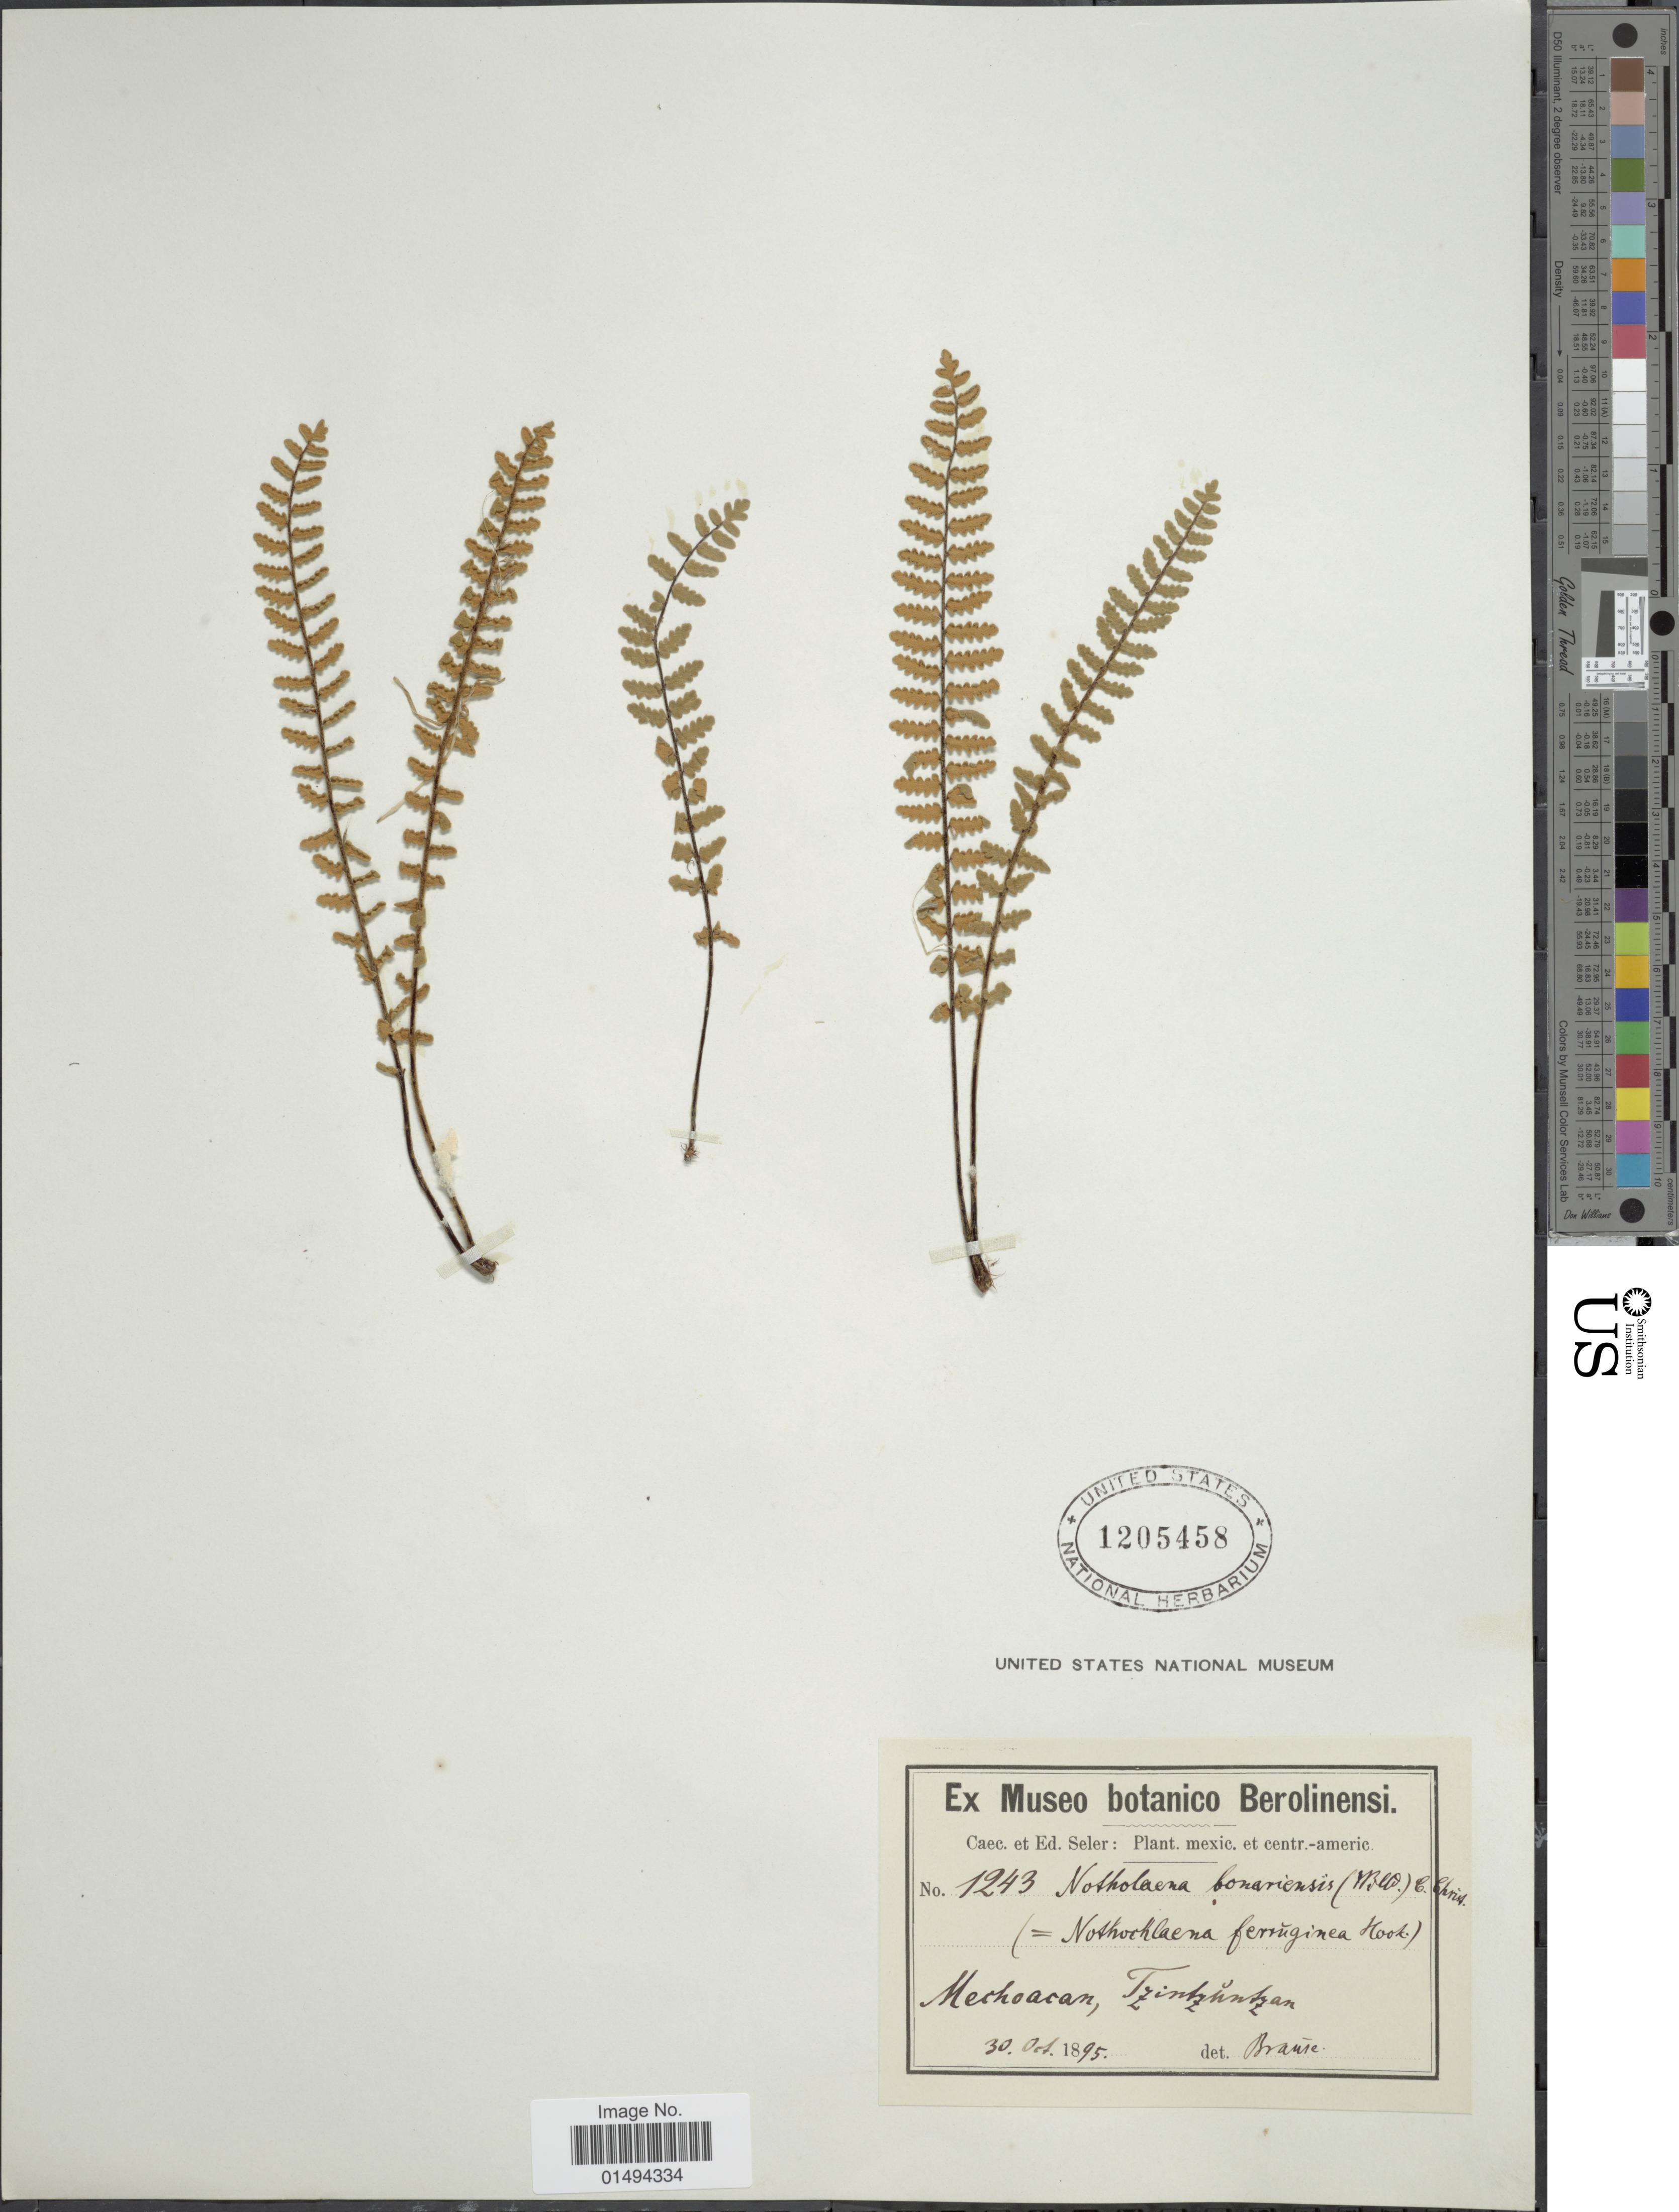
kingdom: Plantae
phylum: Tracheophyta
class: Polypodiopsida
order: Polypodiales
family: Pteridaceae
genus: Myriopteris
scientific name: Myriopteris aurea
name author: (Poir.) Grusz & Windham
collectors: C. Seler & E. G. Seler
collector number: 1243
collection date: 1895-10-30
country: Mexico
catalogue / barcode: US 1205458